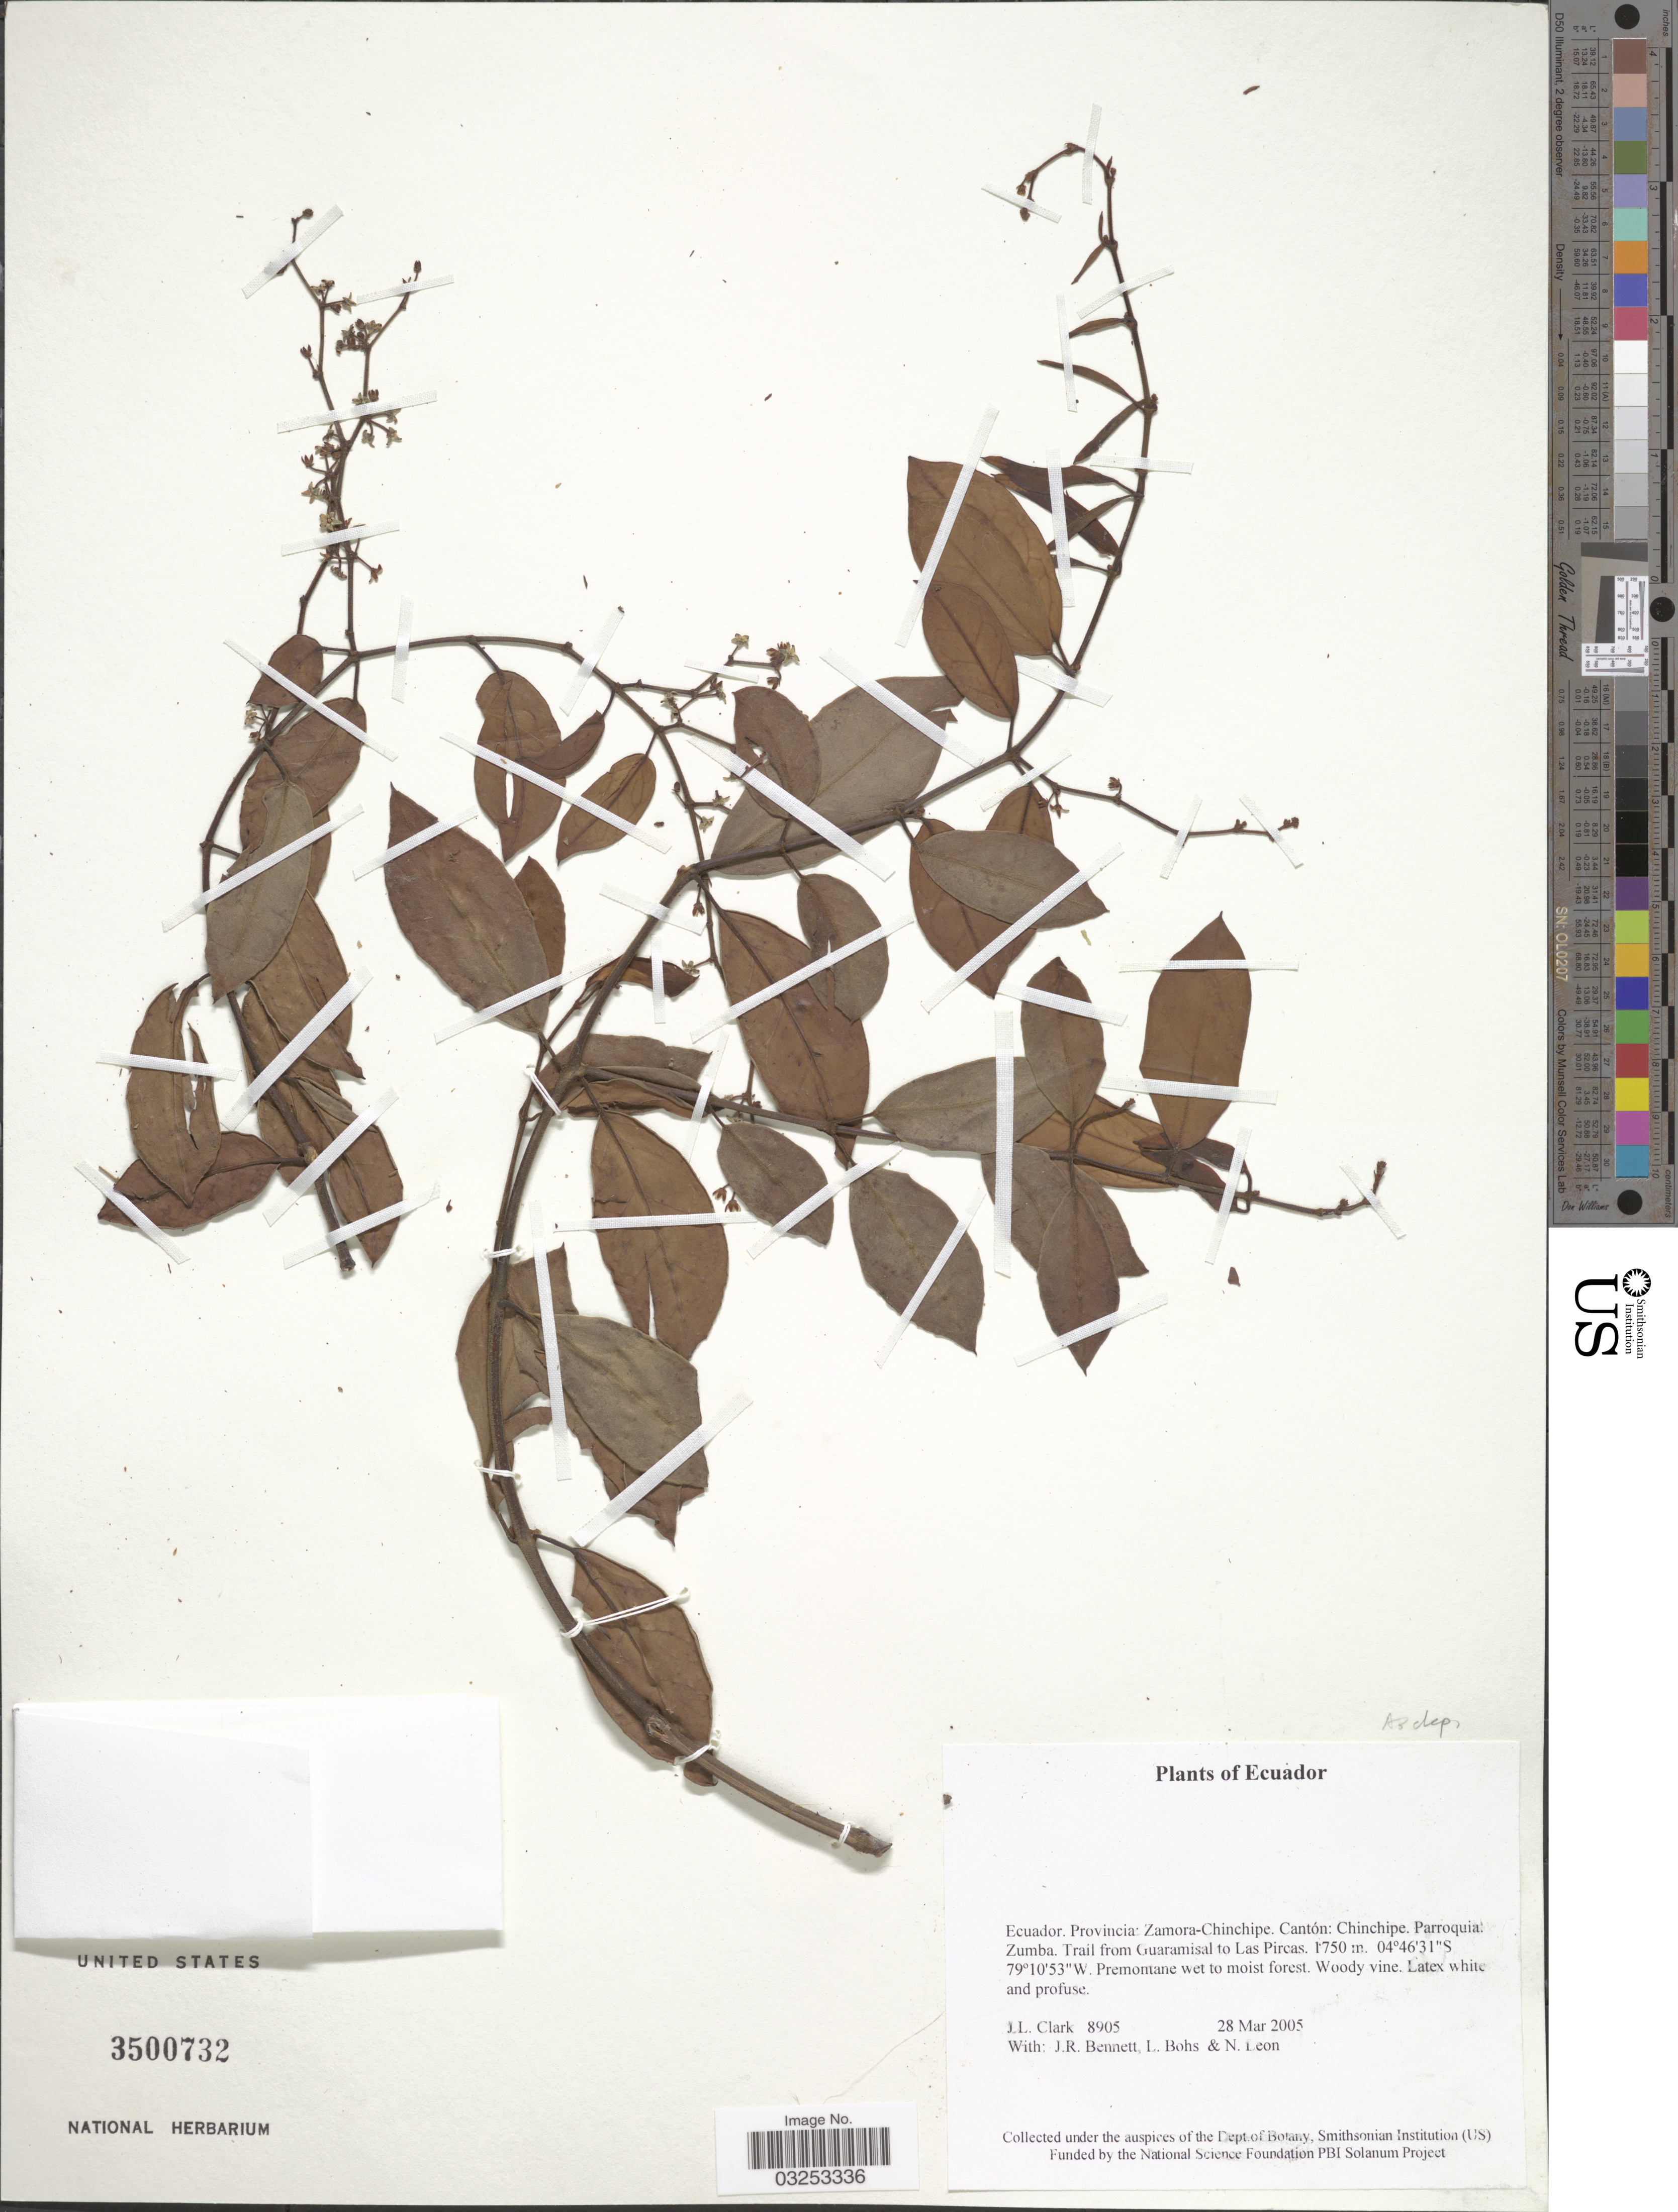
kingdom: Plantae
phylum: Tracheophyta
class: Magnoliopsida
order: Gentianales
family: Apocynaceae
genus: Tassadia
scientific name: Tassadia sp.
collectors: J. L. Clark, J. R. Bennett, L. A. Bohs & N. Leon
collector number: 8905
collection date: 2005-03-28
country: Ecuador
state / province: Zamora-Chinchipe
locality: Cantón: Chinchipe. Parroquia. Zumba. Trail from Guaramiscal to Las Pircas.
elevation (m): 1750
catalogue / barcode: US 3500732